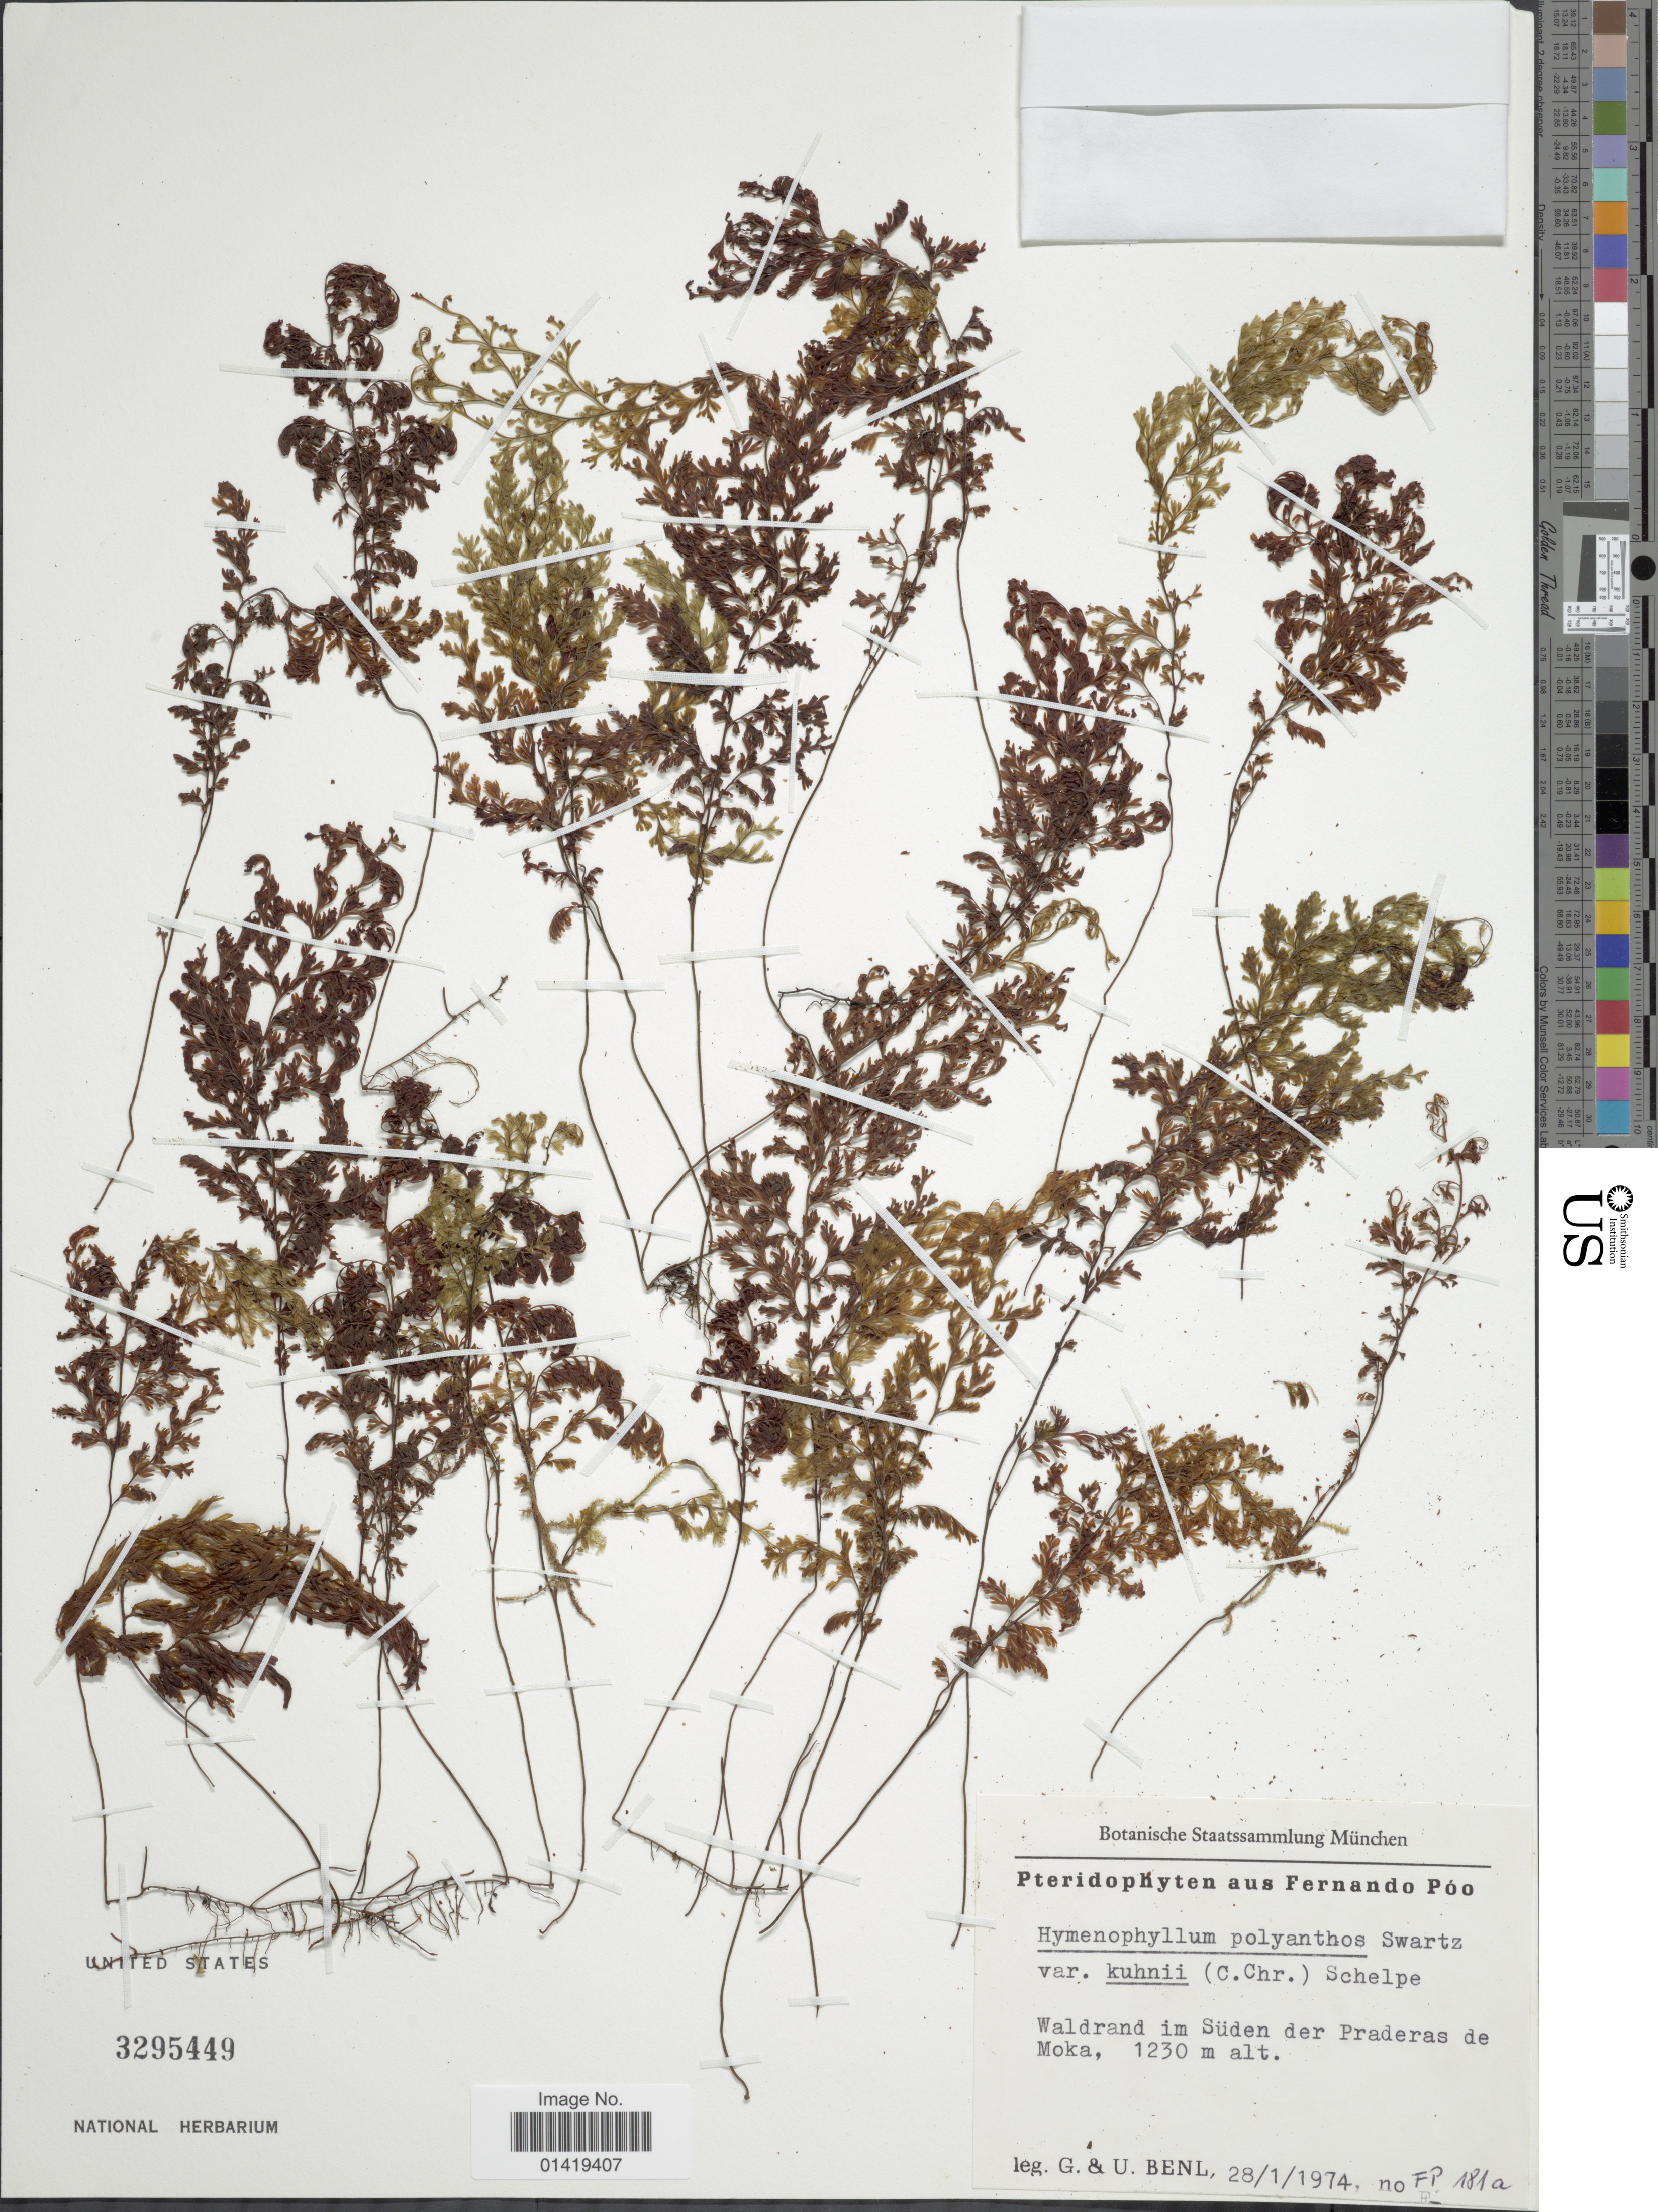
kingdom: Plantae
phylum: Tracheophyta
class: Polypodiopsida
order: Hymenophyllales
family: Hymenophyllaceae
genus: Hymenophyllum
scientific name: Hymenophyllum polyanthos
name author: (Sw.) Sw.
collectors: G. Benl & U. Benl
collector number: FP181a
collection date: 1974-01-28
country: Germany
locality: Waldrand in Suden der Praderas de Moka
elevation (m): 1230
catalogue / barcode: US 3295449